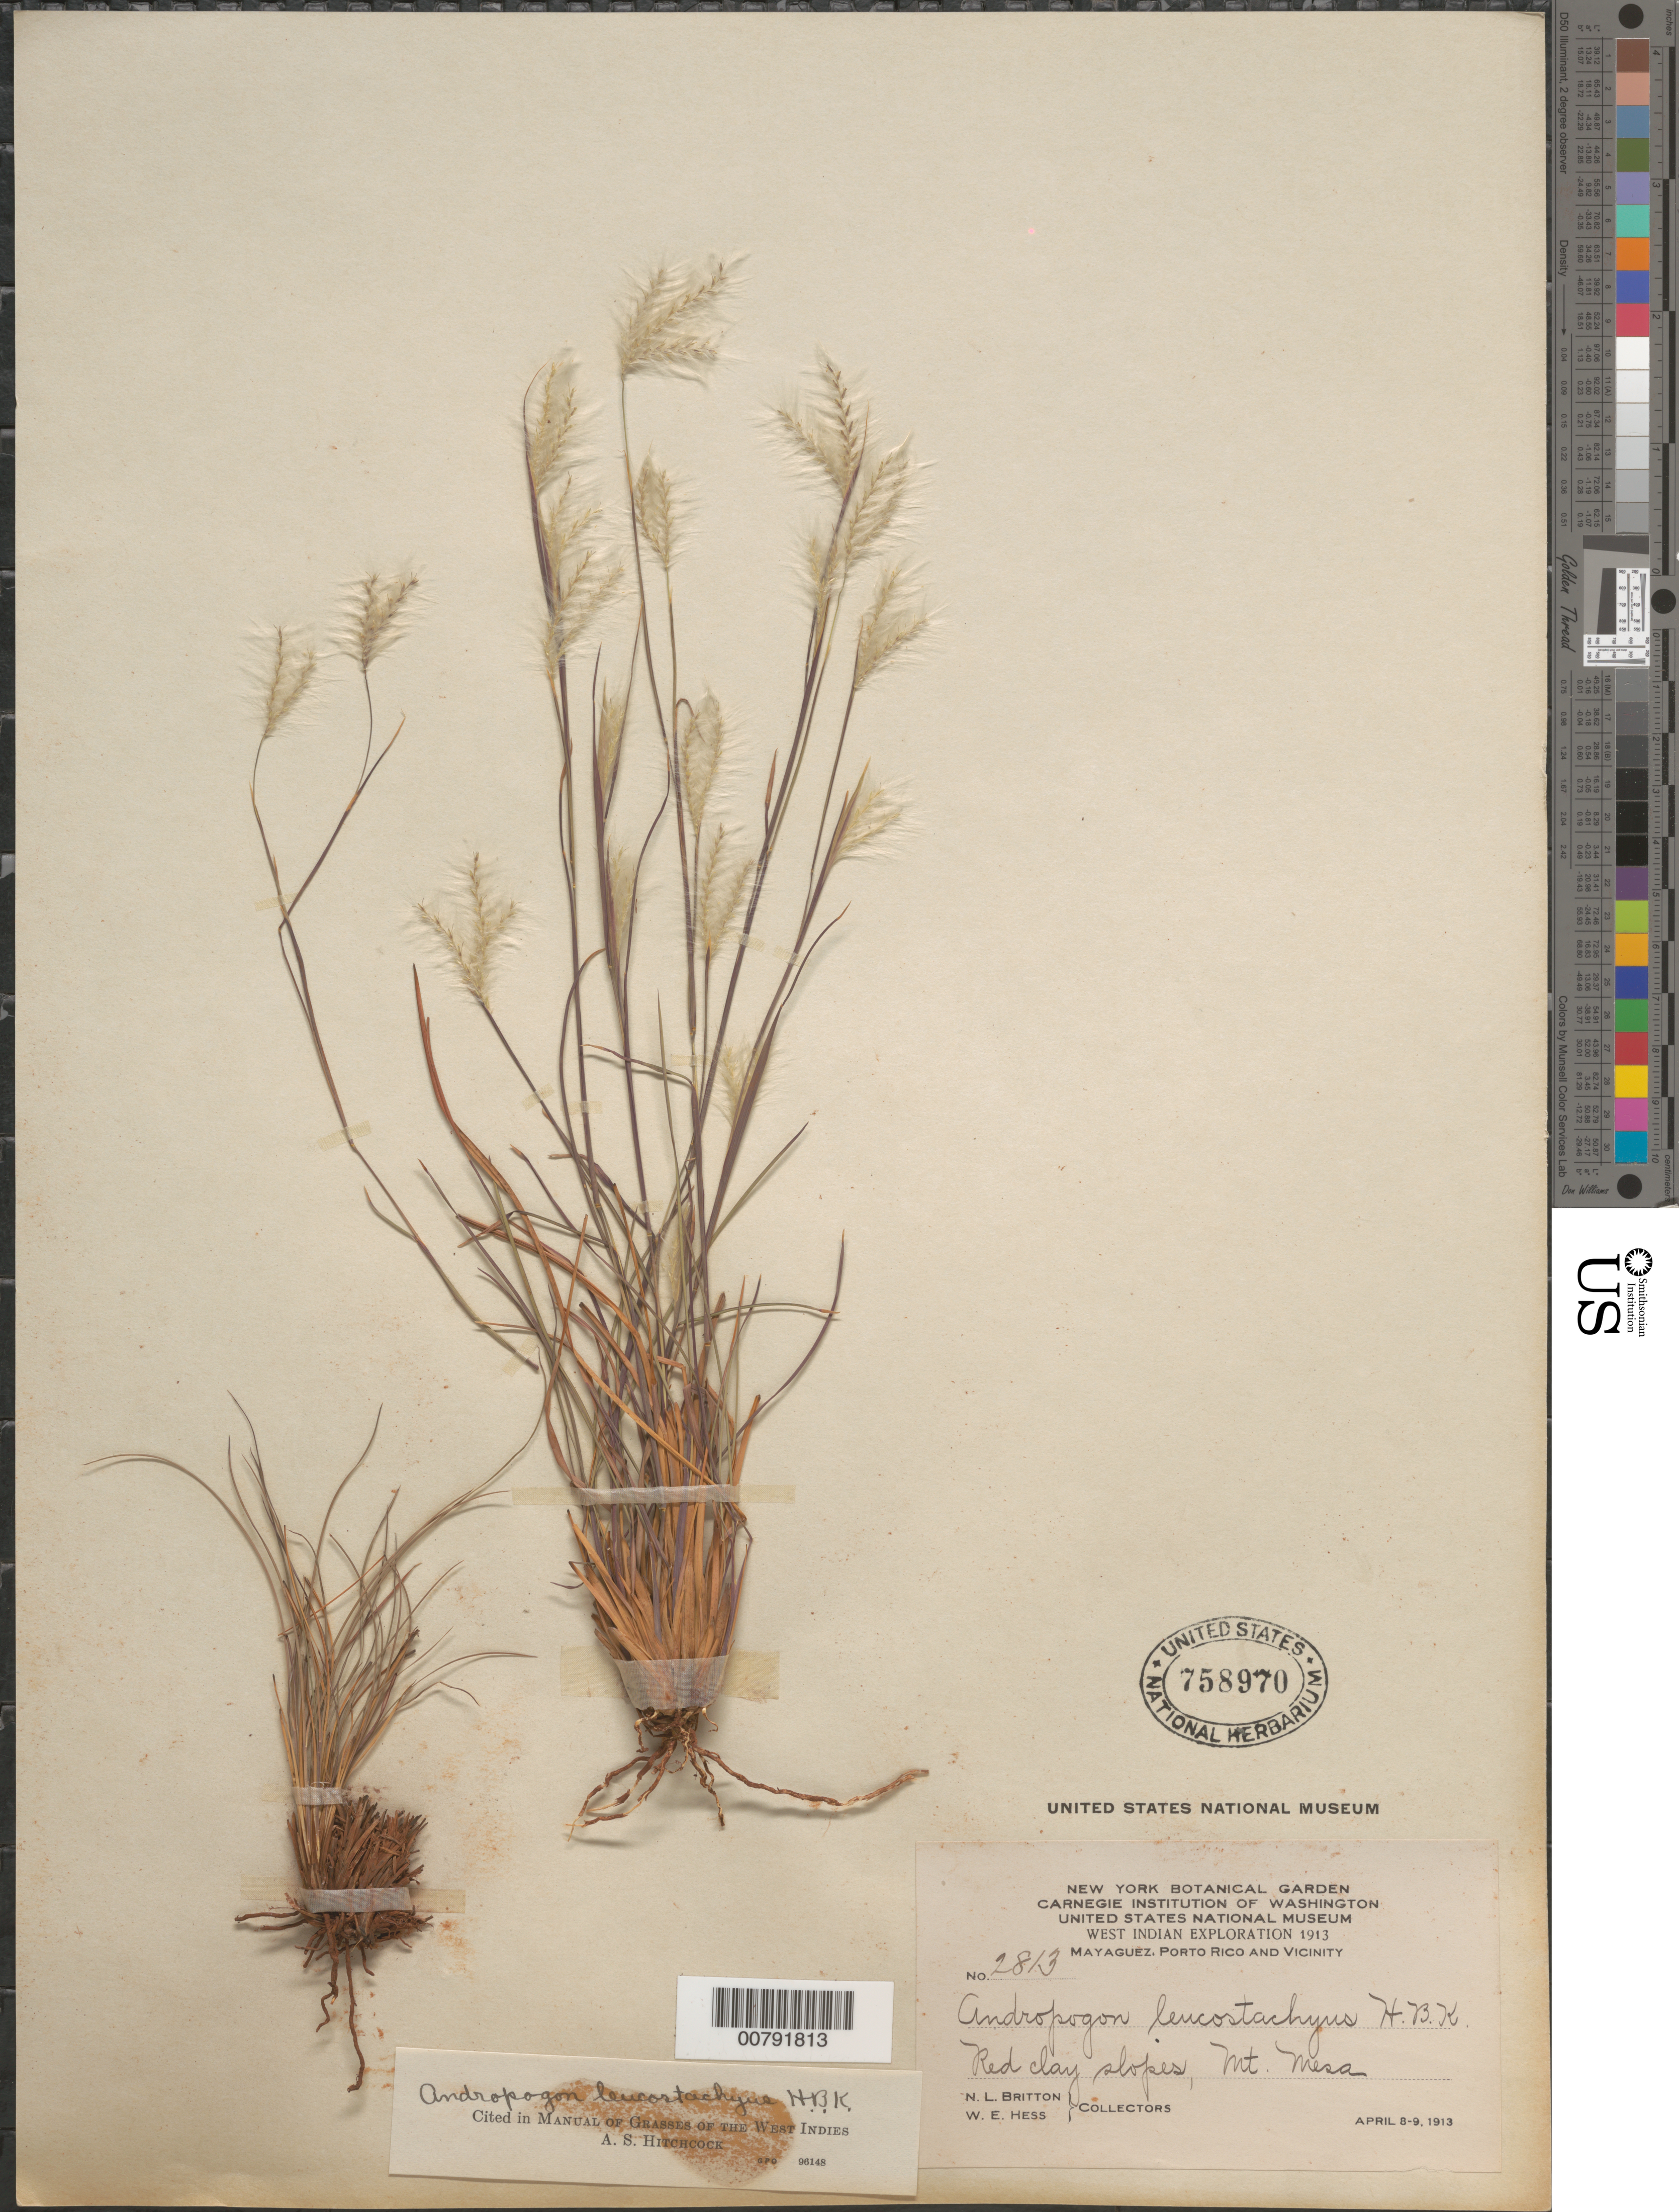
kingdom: Plantae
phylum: Tracheophyta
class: Liliopsida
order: Poales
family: Poaceae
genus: Andropogon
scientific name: Andropogon leucostachyus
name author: Kunth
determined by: Hitchcock, Albert S.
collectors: N. Britton & W. Hess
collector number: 2813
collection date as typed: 08 Apr 1913 to 09 Apr 1913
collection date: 1913-04-08/1913-04-09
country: Puerto Rico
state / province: Mayagüez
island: Puerto Rico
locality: Mayaguez vicinity, Mt. Mesa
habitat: Red clay slopes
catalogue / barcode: US 758970